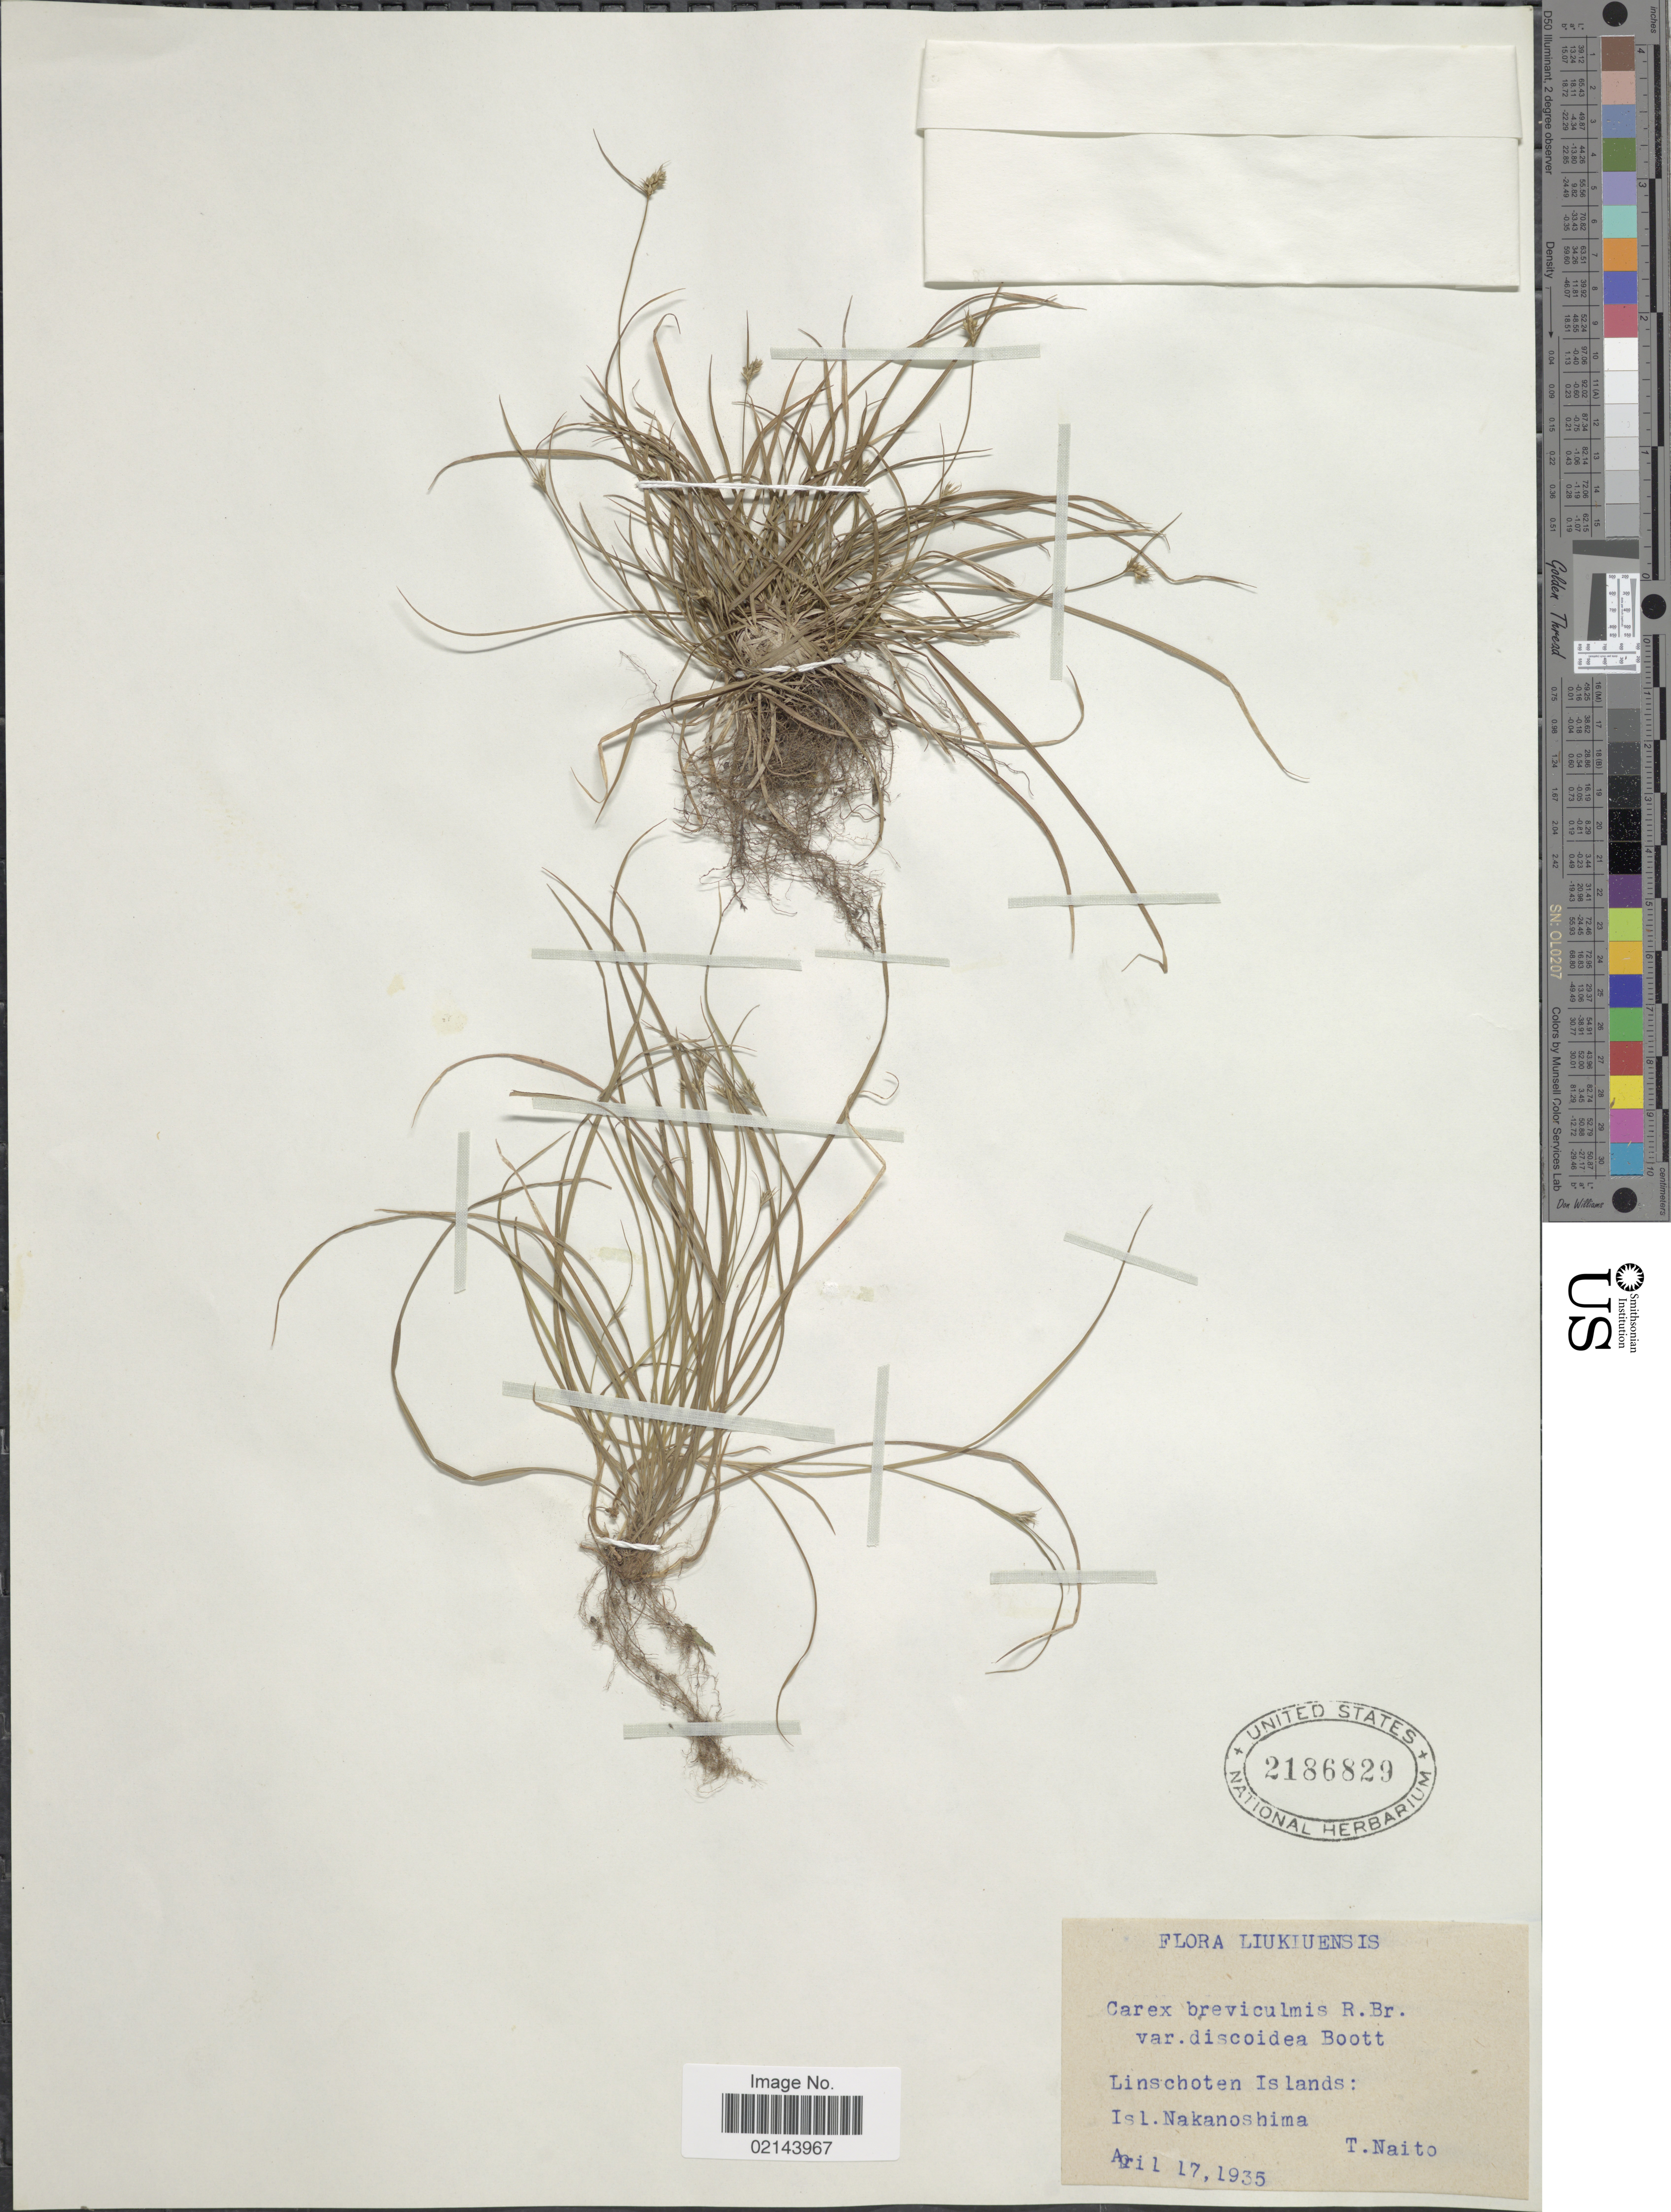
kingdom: Plantae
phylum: Tracheophyta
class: Liliopsida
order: Poales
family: Cyperaceae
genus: Carex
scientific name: Carex breviculmis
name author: R. Br.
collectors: T. Naito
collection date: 1935-04-17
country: Japan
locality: Liukiuensis, Linschoten Islands, Isl. Nakanoshima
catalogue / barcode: US 2186829